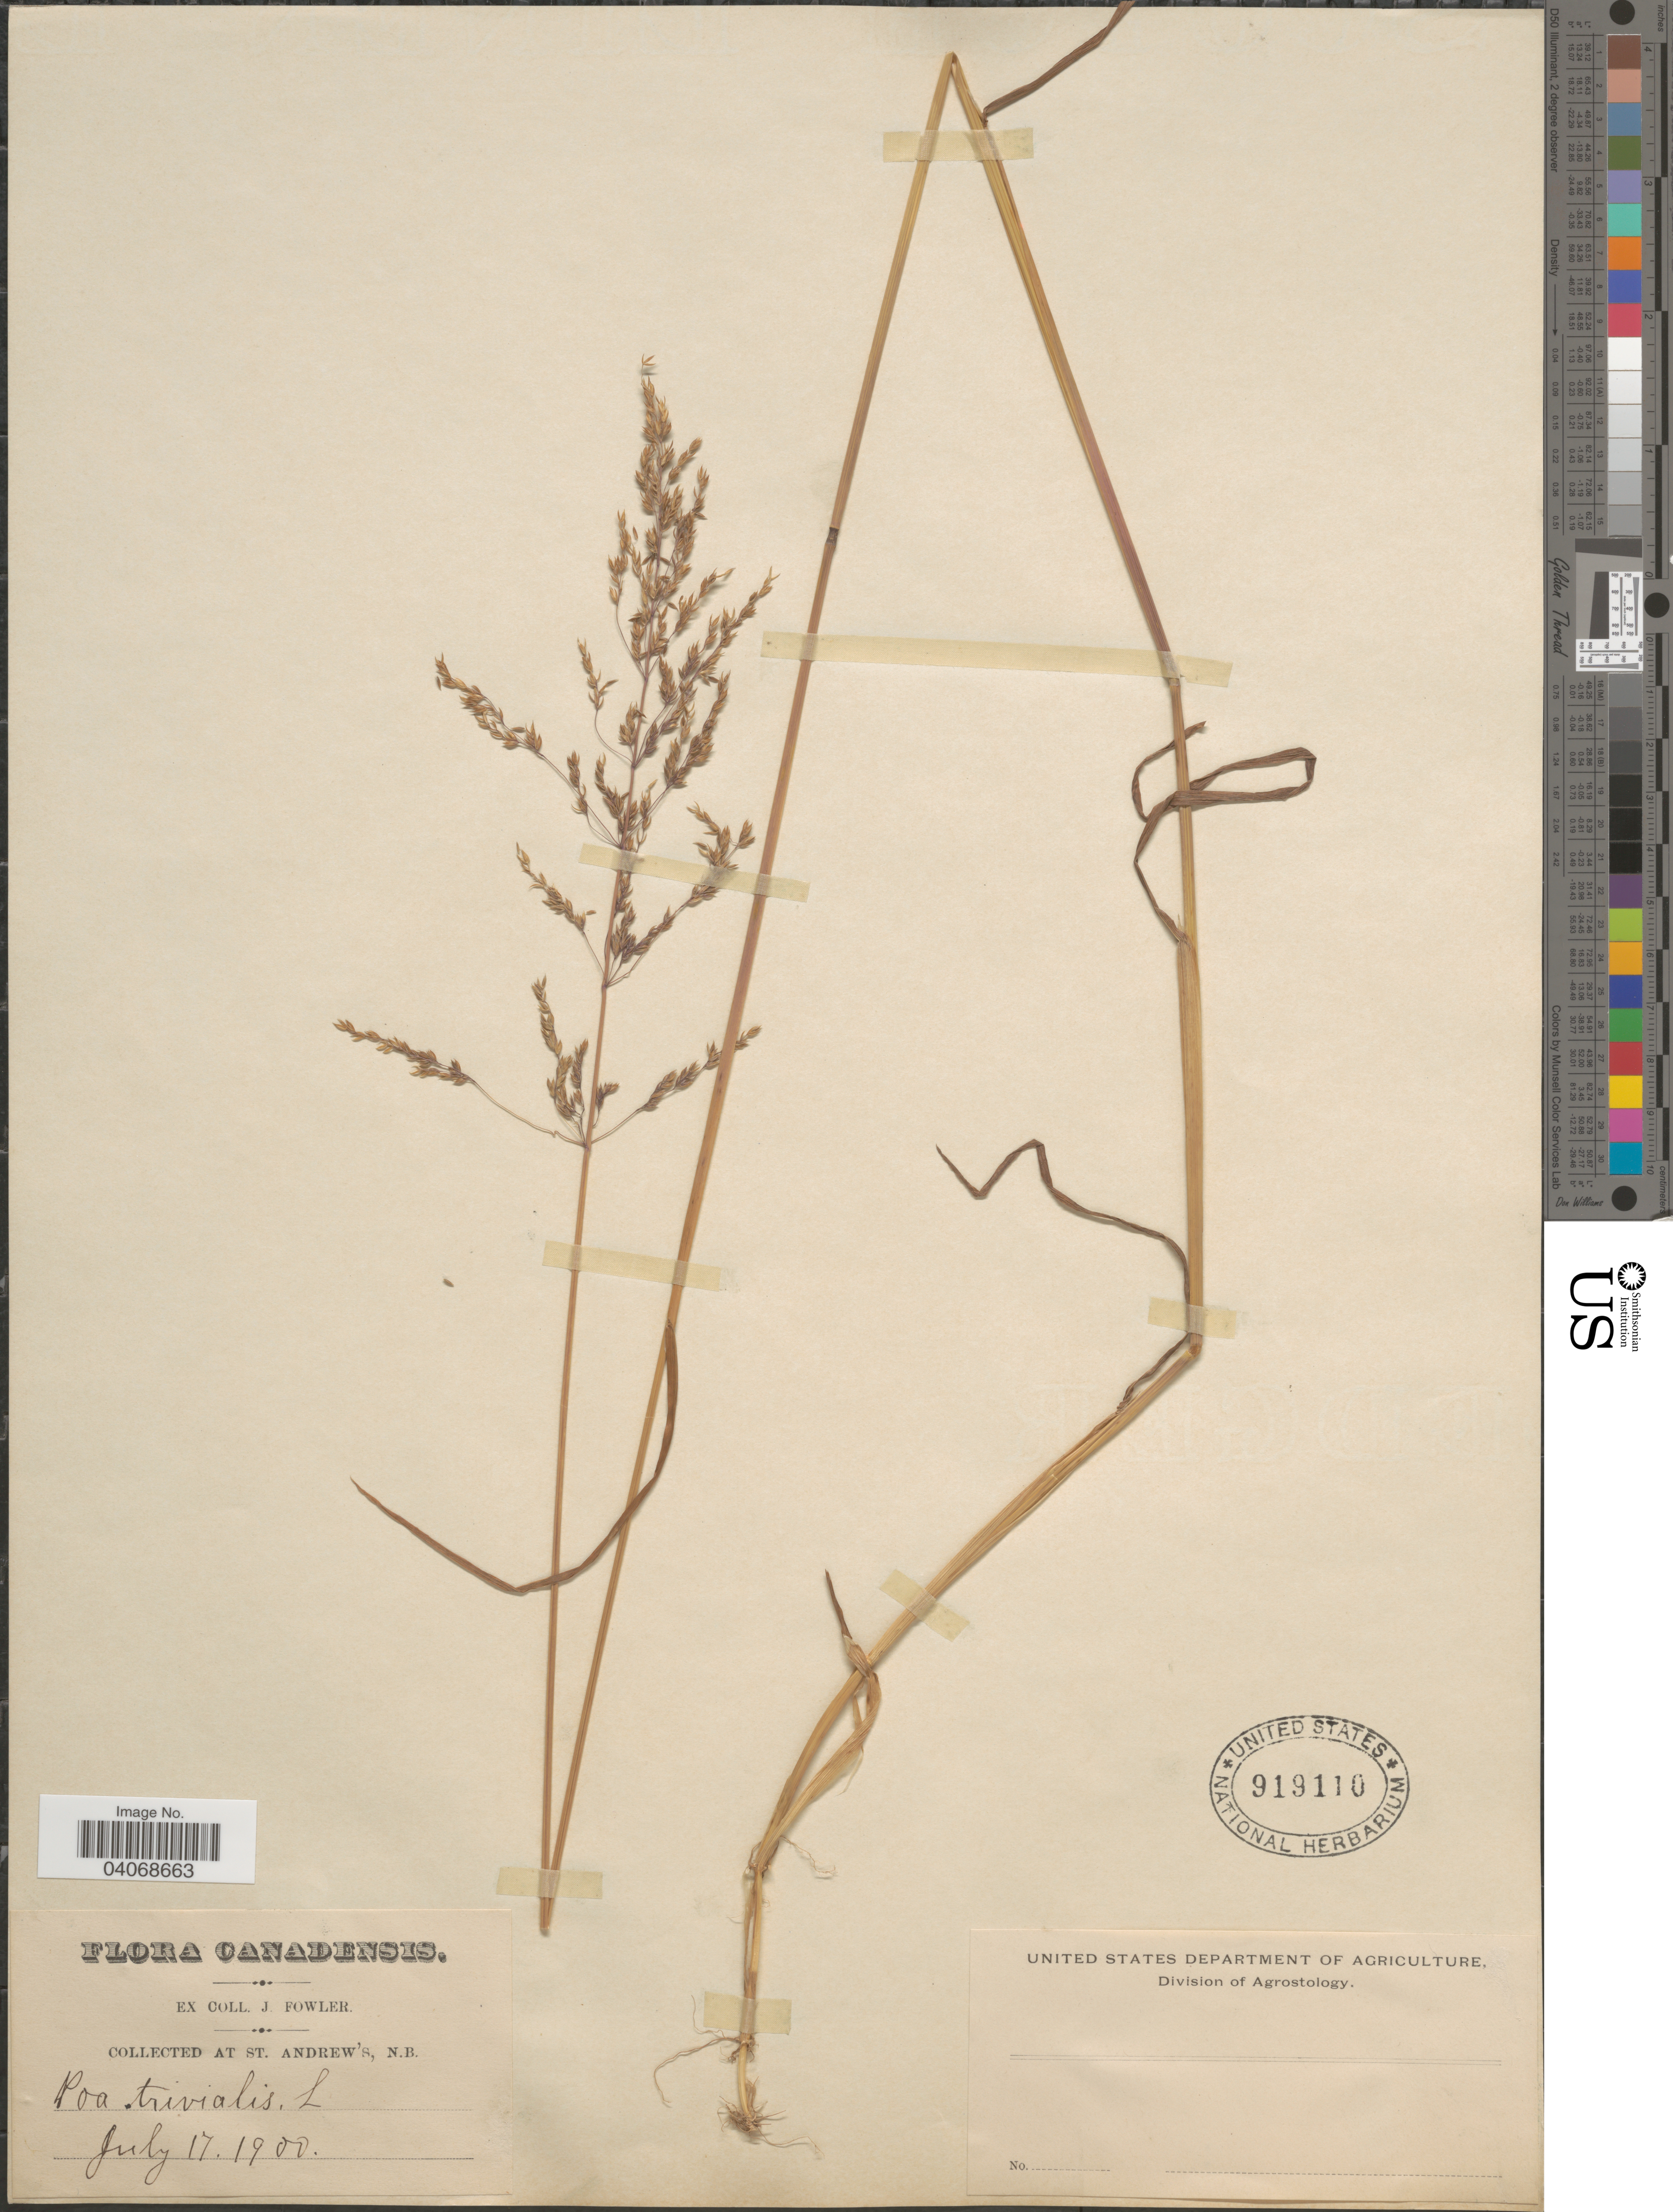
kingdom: Plantae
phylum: Tracheophyta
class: Liliopsida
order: Poales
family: Poaceae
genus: Poa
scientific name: Poa trivialis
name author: L.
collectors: J. Fowler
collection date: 1900-07-17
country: Canada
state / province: New Brunswick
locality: At St. Andrew's.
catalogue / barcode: US 919110